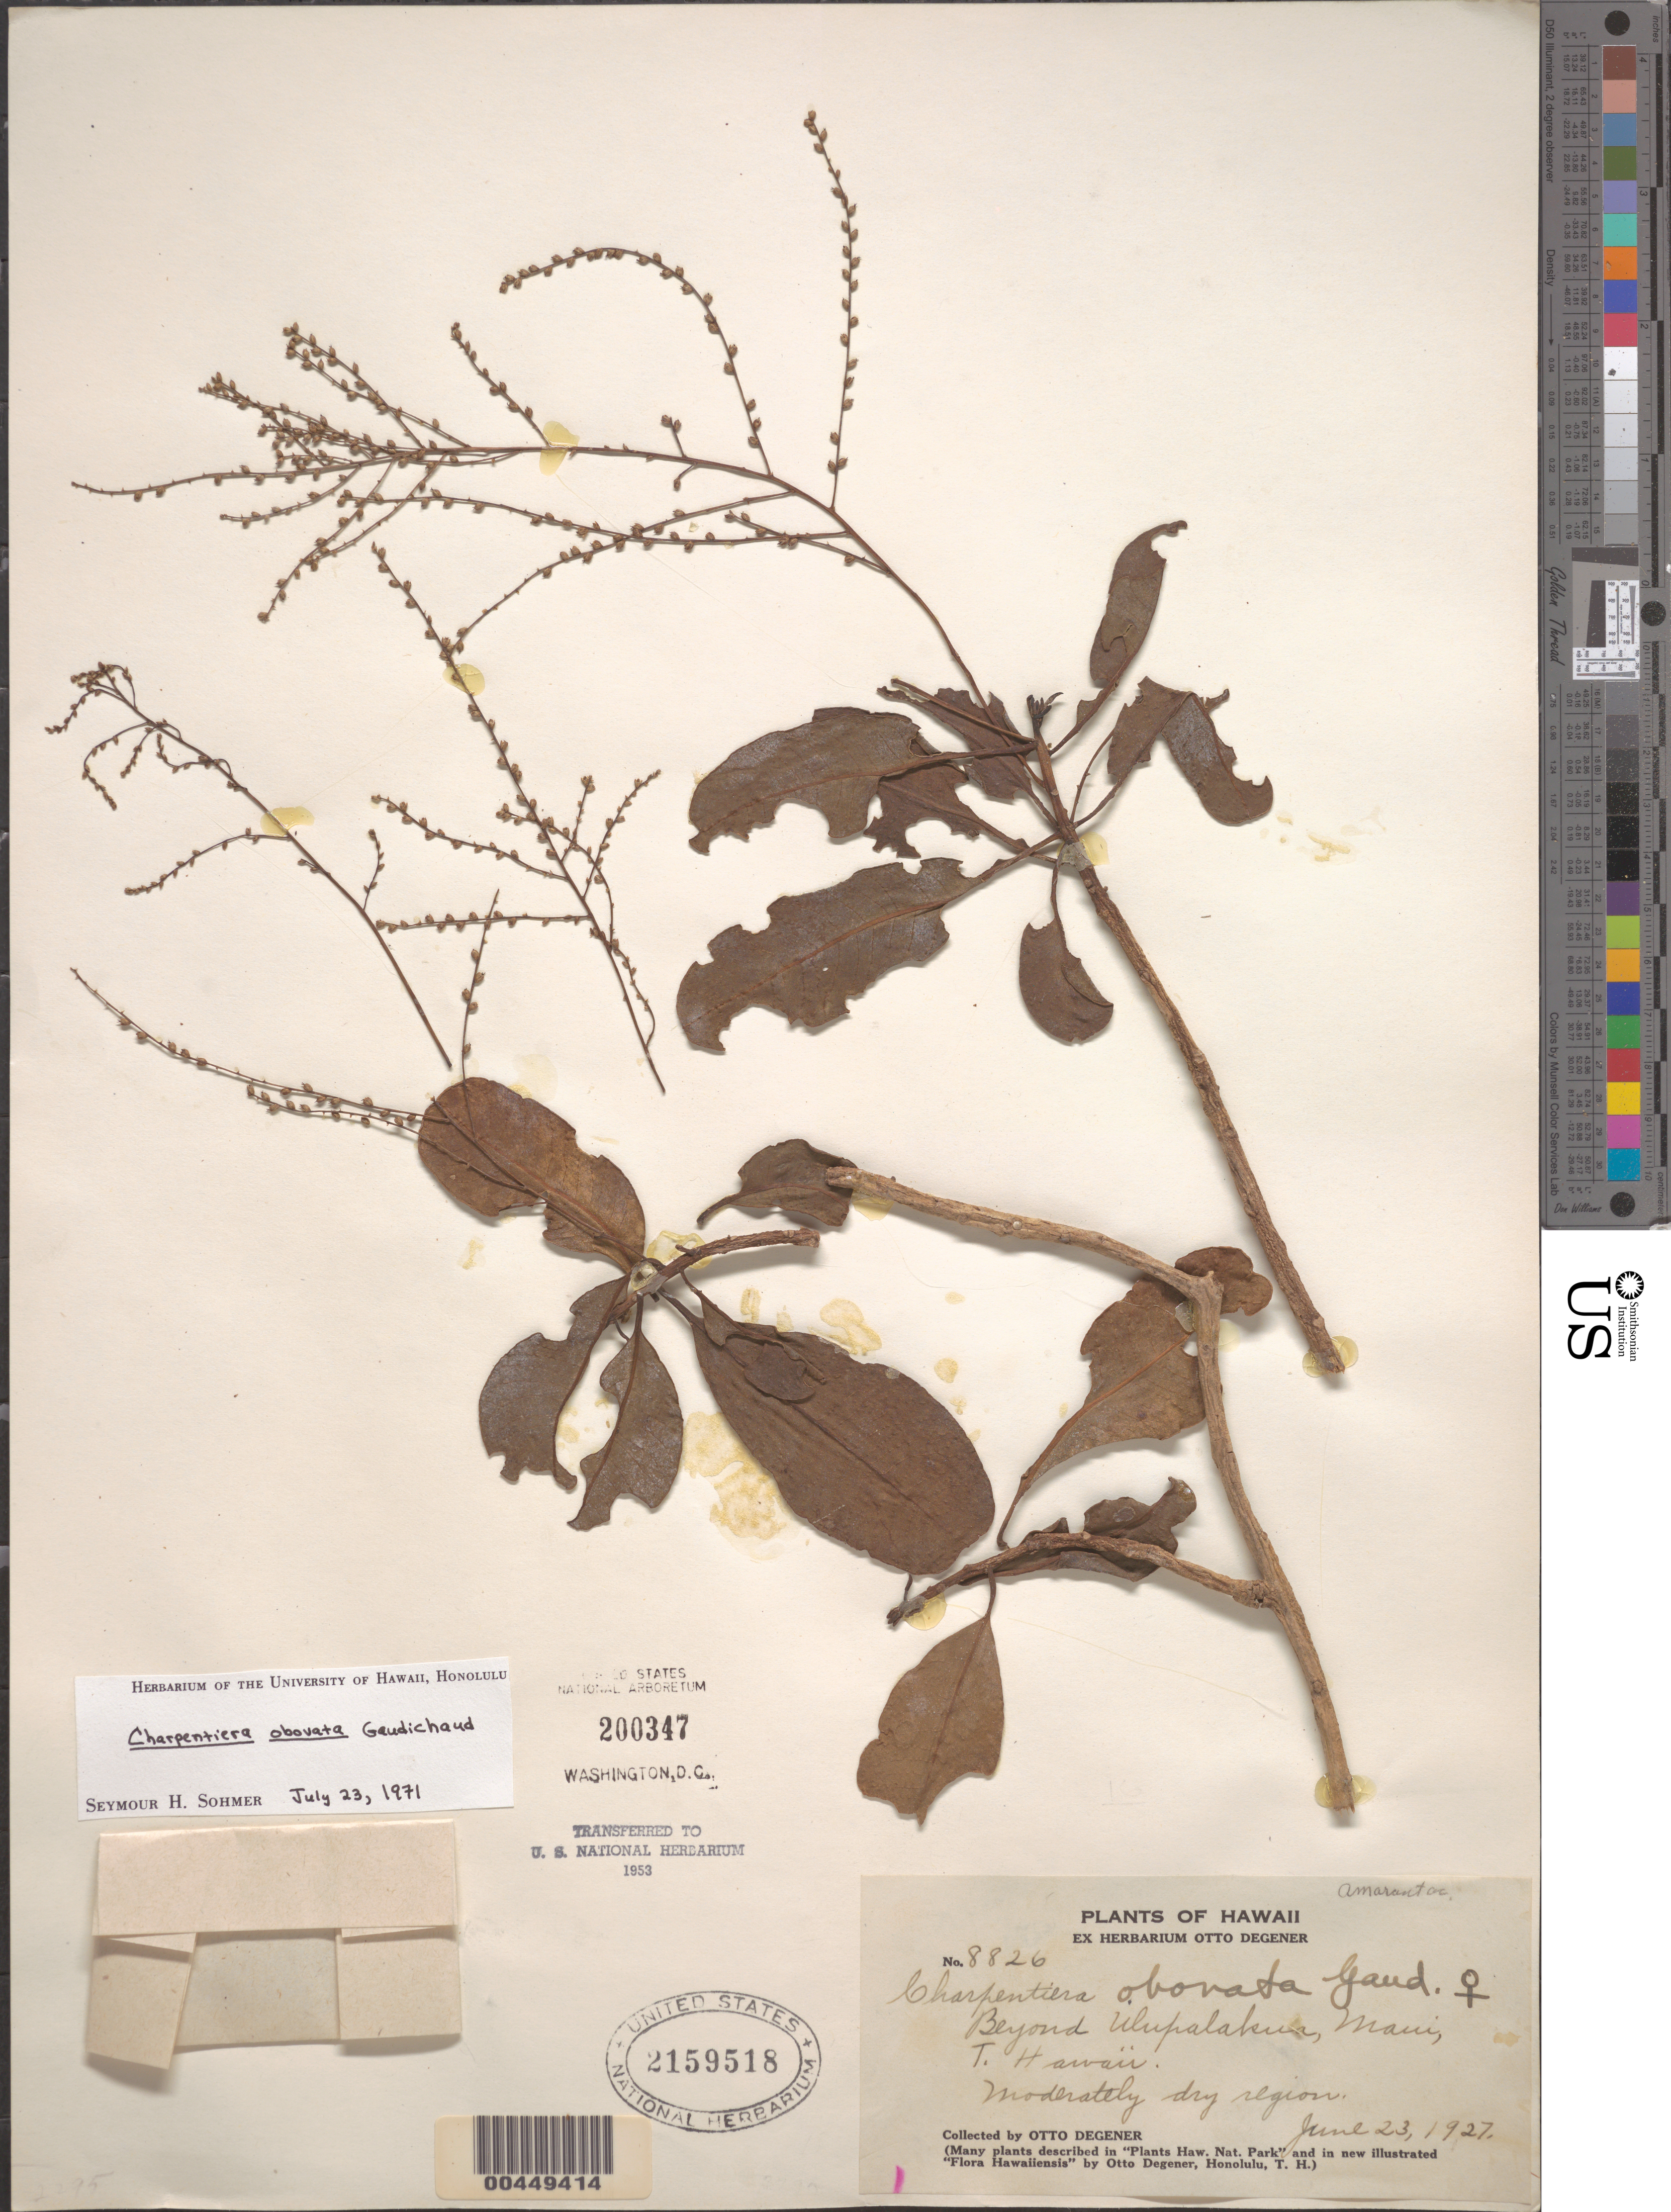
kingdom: Plantae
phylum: Tracheophyta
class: Magnoliopsida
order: Caryophyllales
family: Amaranthaceae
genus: Charpentiera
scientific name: Charpentiera obovata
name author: Gaudich.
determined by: Sohmer, S. H.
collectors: O. Degener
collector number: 8826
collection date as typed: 23 Jun 1927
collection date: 1927-06-23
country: United States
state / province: Hawaii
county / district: Maui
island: Maui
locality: Beyond Ulupalakua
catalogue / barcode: US 2159518